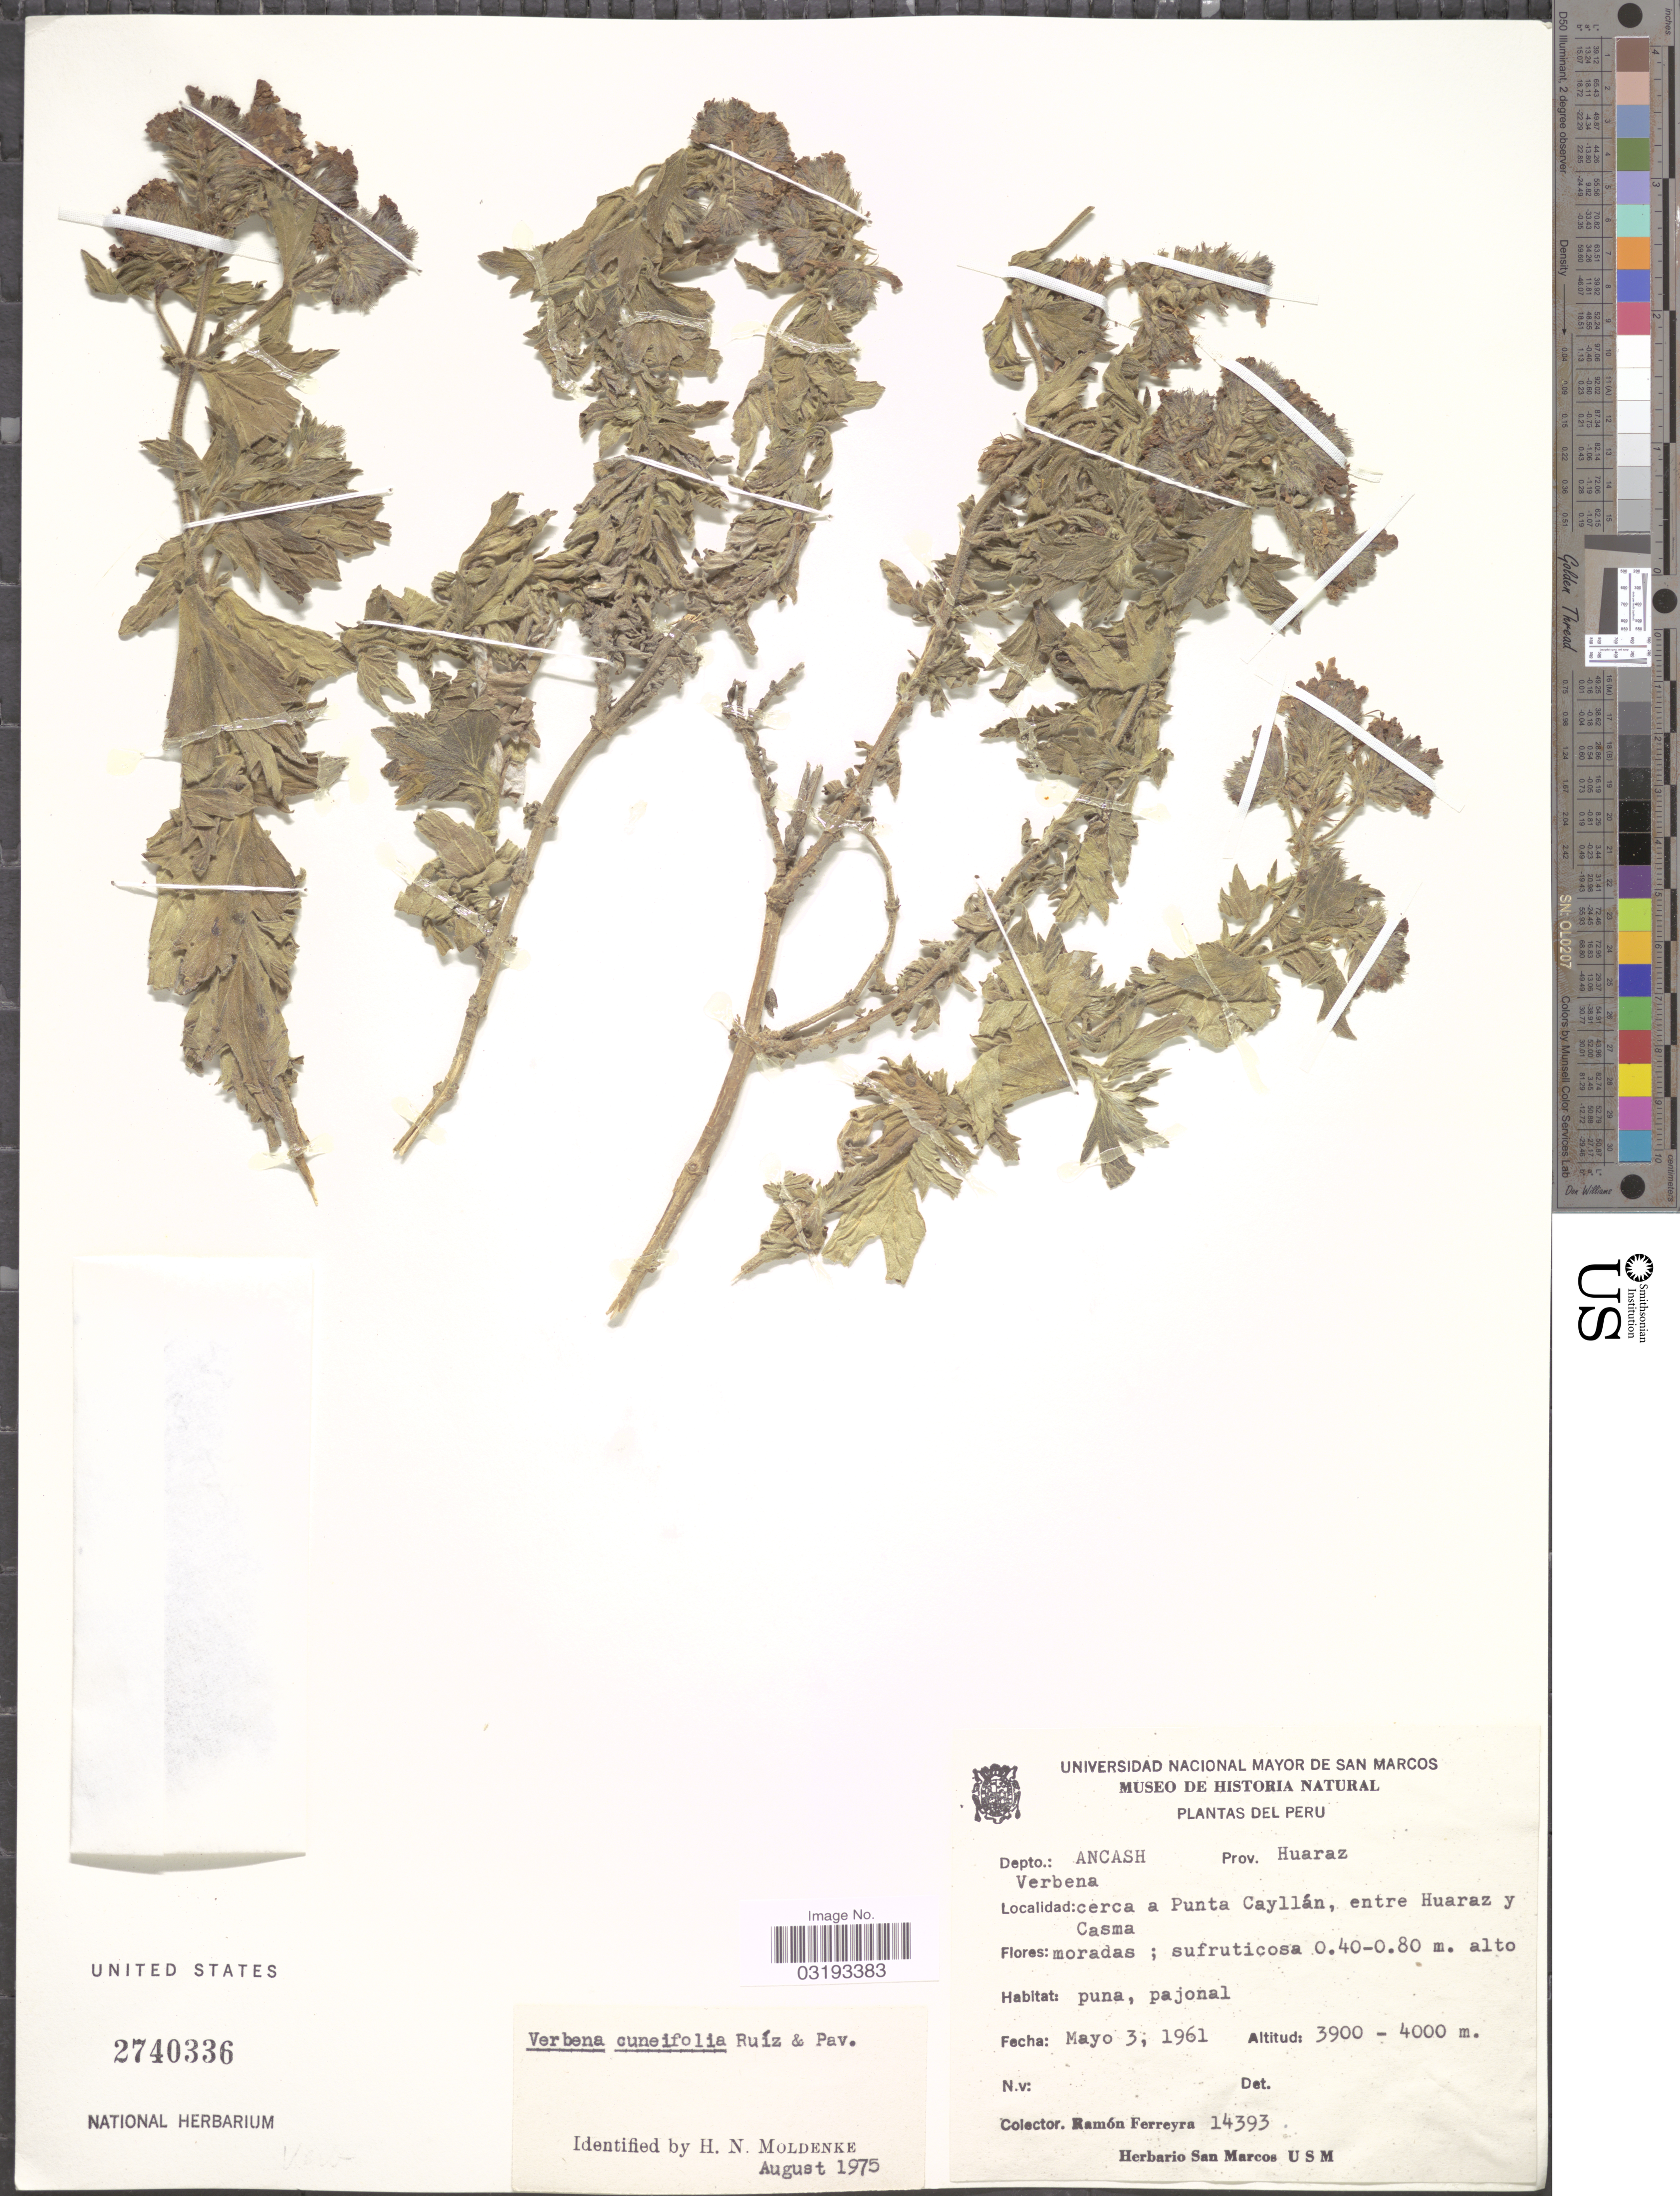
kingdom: Plantae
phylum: Tracheophyta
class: Magnoliopsida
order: Lamiales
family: Verbenaceae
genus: Verbena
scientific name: Verbena cuneifolia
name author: Ruiz & Pav.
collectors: R. A. Ferreyra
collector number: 14393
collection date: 1961-05-03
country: Peru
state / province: Ancash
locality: Depto.: Ancash. Prov. Huaraz, cerca a Punto Cayllán, entre Huaraz y Casma.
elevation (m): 3900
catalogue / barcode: US 2740336